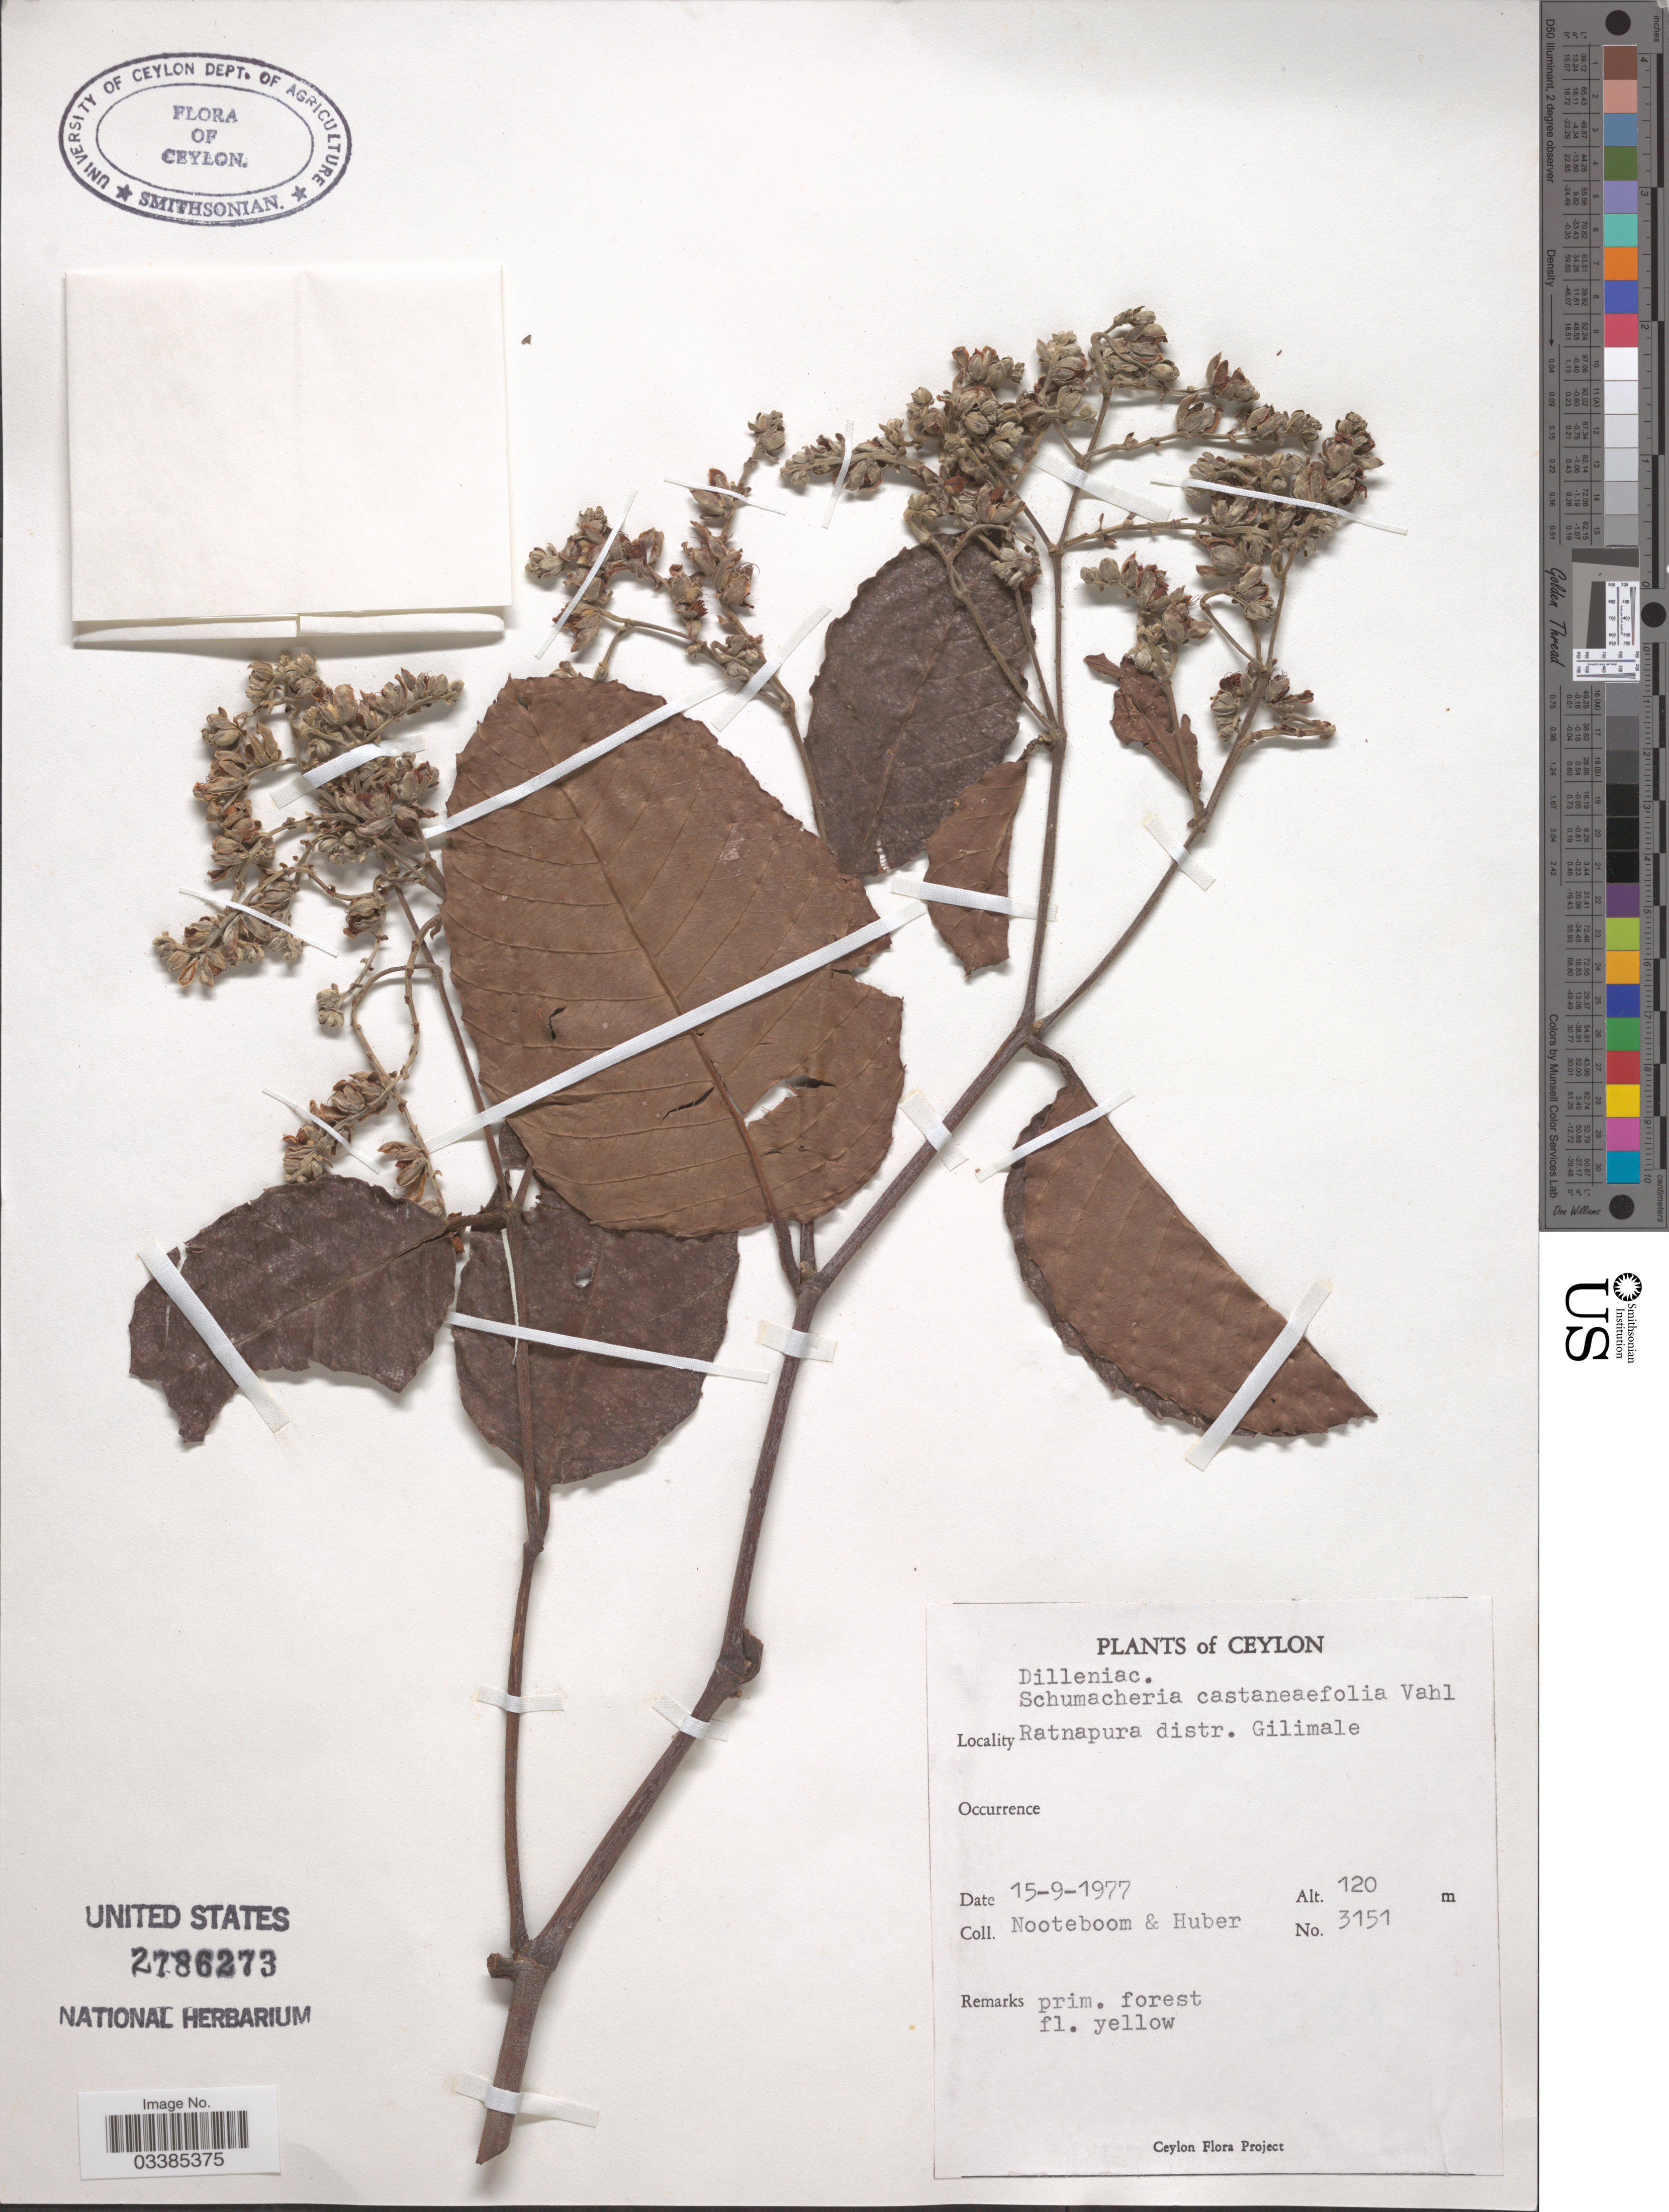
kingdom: Plantae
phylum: Tracheophyta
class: Magnoliopsida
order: Dilleniales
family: Dilleniaceae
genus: Schumacheria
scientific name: Schumacheria castaneifolia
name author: Vahl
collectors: Nooteboom, -- & Huber, --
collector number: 3151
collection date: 1977-09-15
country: Sri Lanka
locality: Ceylon. Ratnapura distr. Gilimale.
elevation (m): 120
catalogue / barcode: US 2786273